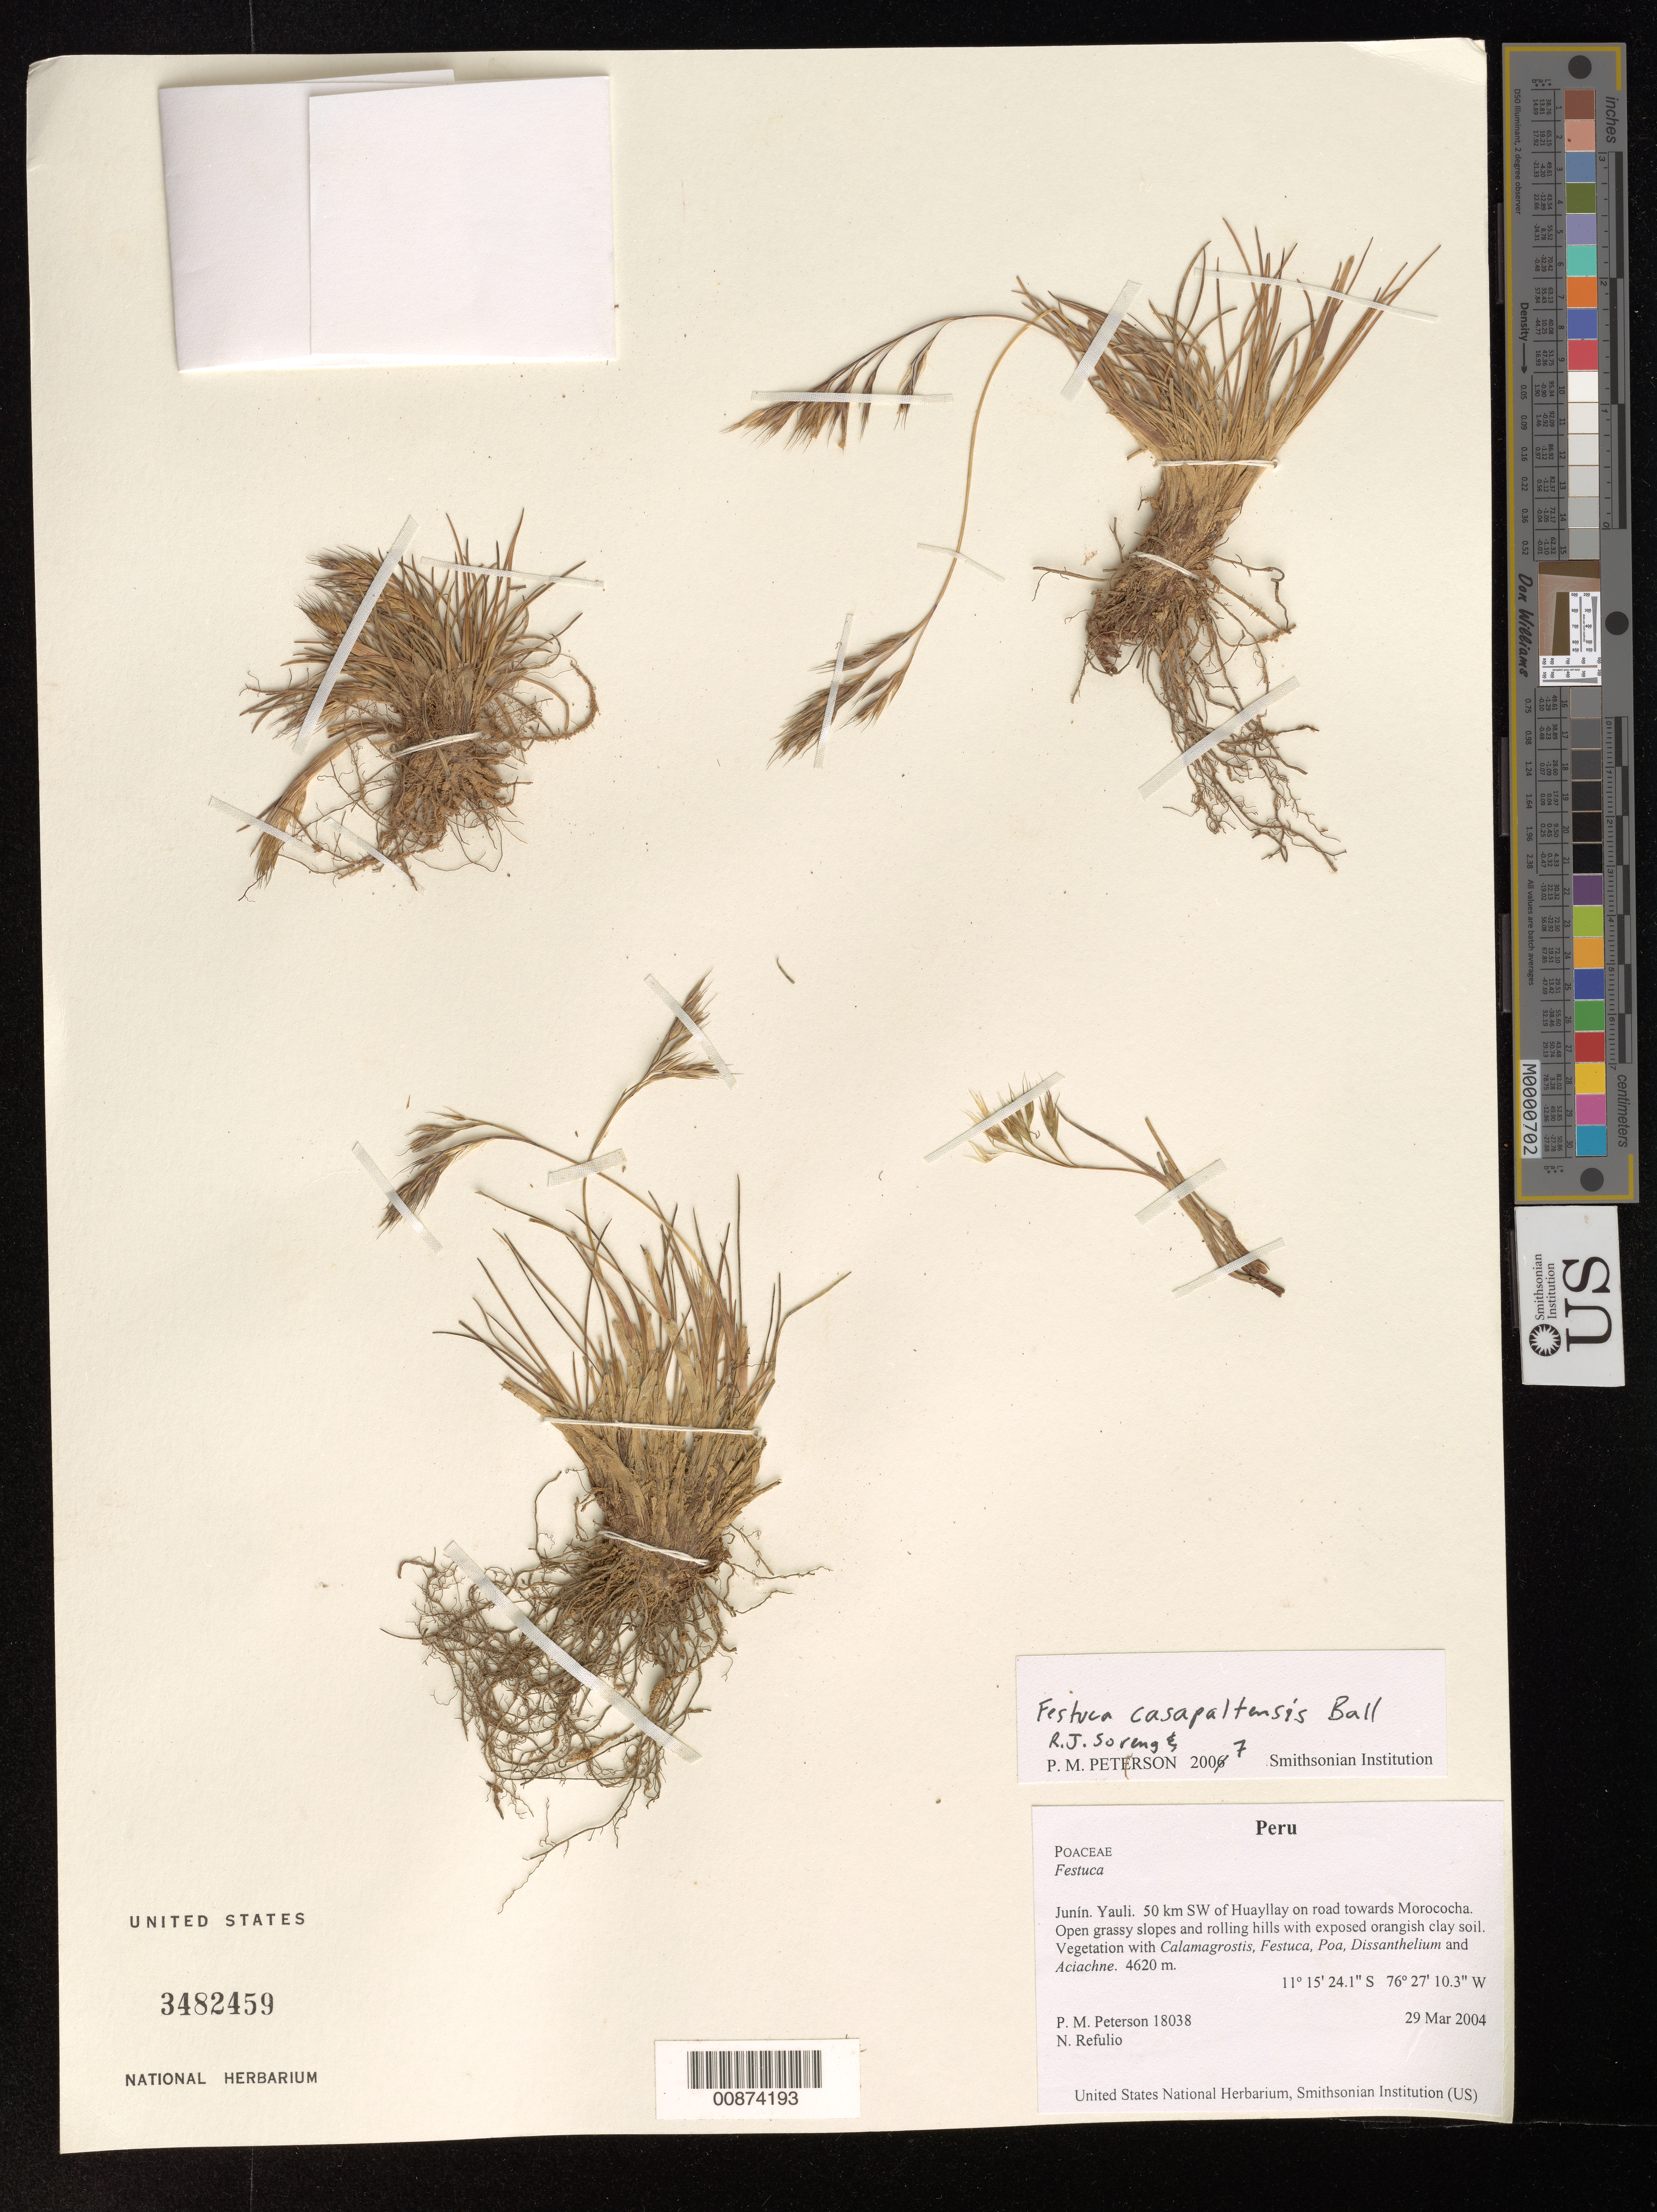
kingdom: Plantae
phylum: Tracheophyta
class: Liliopsida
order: Poales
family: Poaceae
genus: Festuca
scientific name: Festuca casapaltensis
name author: Ball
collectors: P. M. Peterson & N. Refulio-Rodríguez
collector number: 18038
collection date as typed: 29 Mar 2004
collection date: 2004-03-29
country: Peru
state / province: Junín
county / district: Yauli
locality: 50 km SW of Huayllay on road towards Morococha. Open grassy slopes and rolling hills with exposed orangish clay soil. Vegetation with Calamagrostis, Festuca, Poa, Dissanthelium and Aciachne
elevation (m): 4620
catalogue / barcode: US 3482459